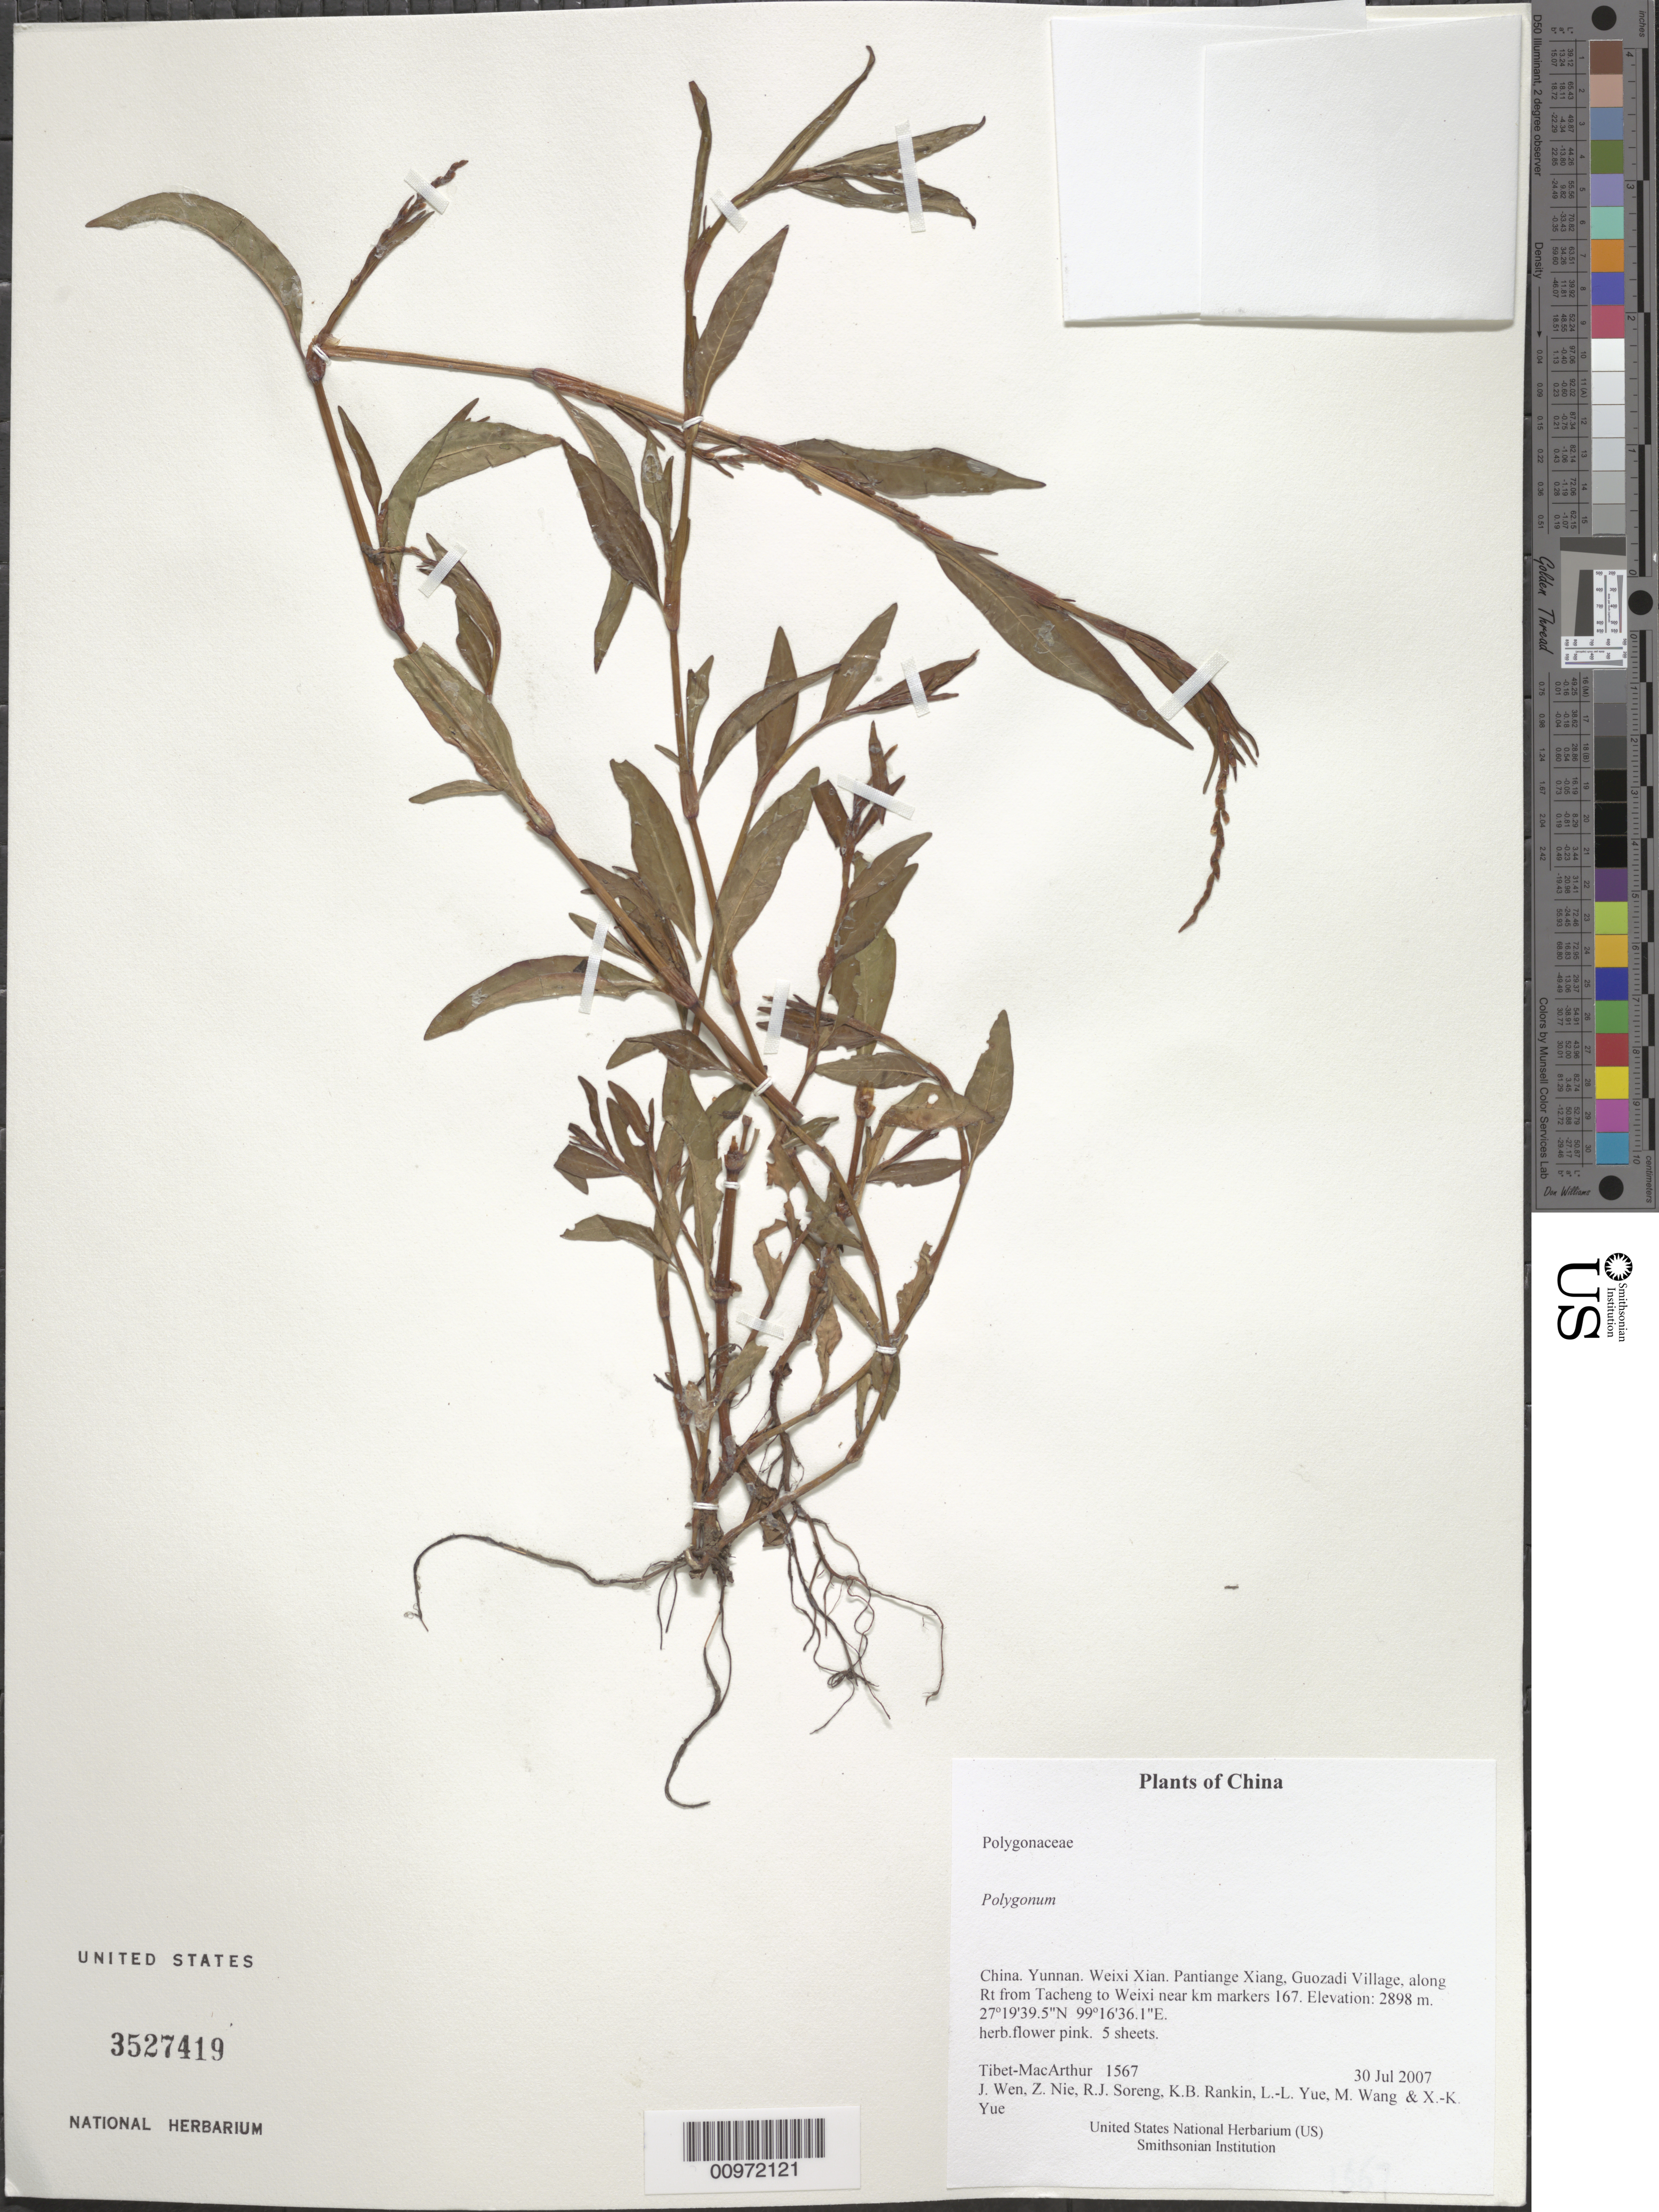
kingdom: Plantae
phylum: Tracheophyta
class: Magnoliopsida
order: Caryophyllales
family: Polygonaceae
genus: Polygonum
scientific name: Polygonum sp.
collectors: Tibet-MacArthur, J. Wen, Z. Nie, R. J. Soreng, K. Rankin, L. Yue, M. Wang & X. Yue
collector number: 1567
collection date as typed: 30 Jul 2007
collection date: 2007-07-30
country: China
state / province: Yunnan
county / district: Weixi Xian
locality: Pantiange Xiang, Guozadi Village, along Rt from Tacheng to Weixi near km markers 167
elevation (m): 2898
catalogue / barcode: US 3527419